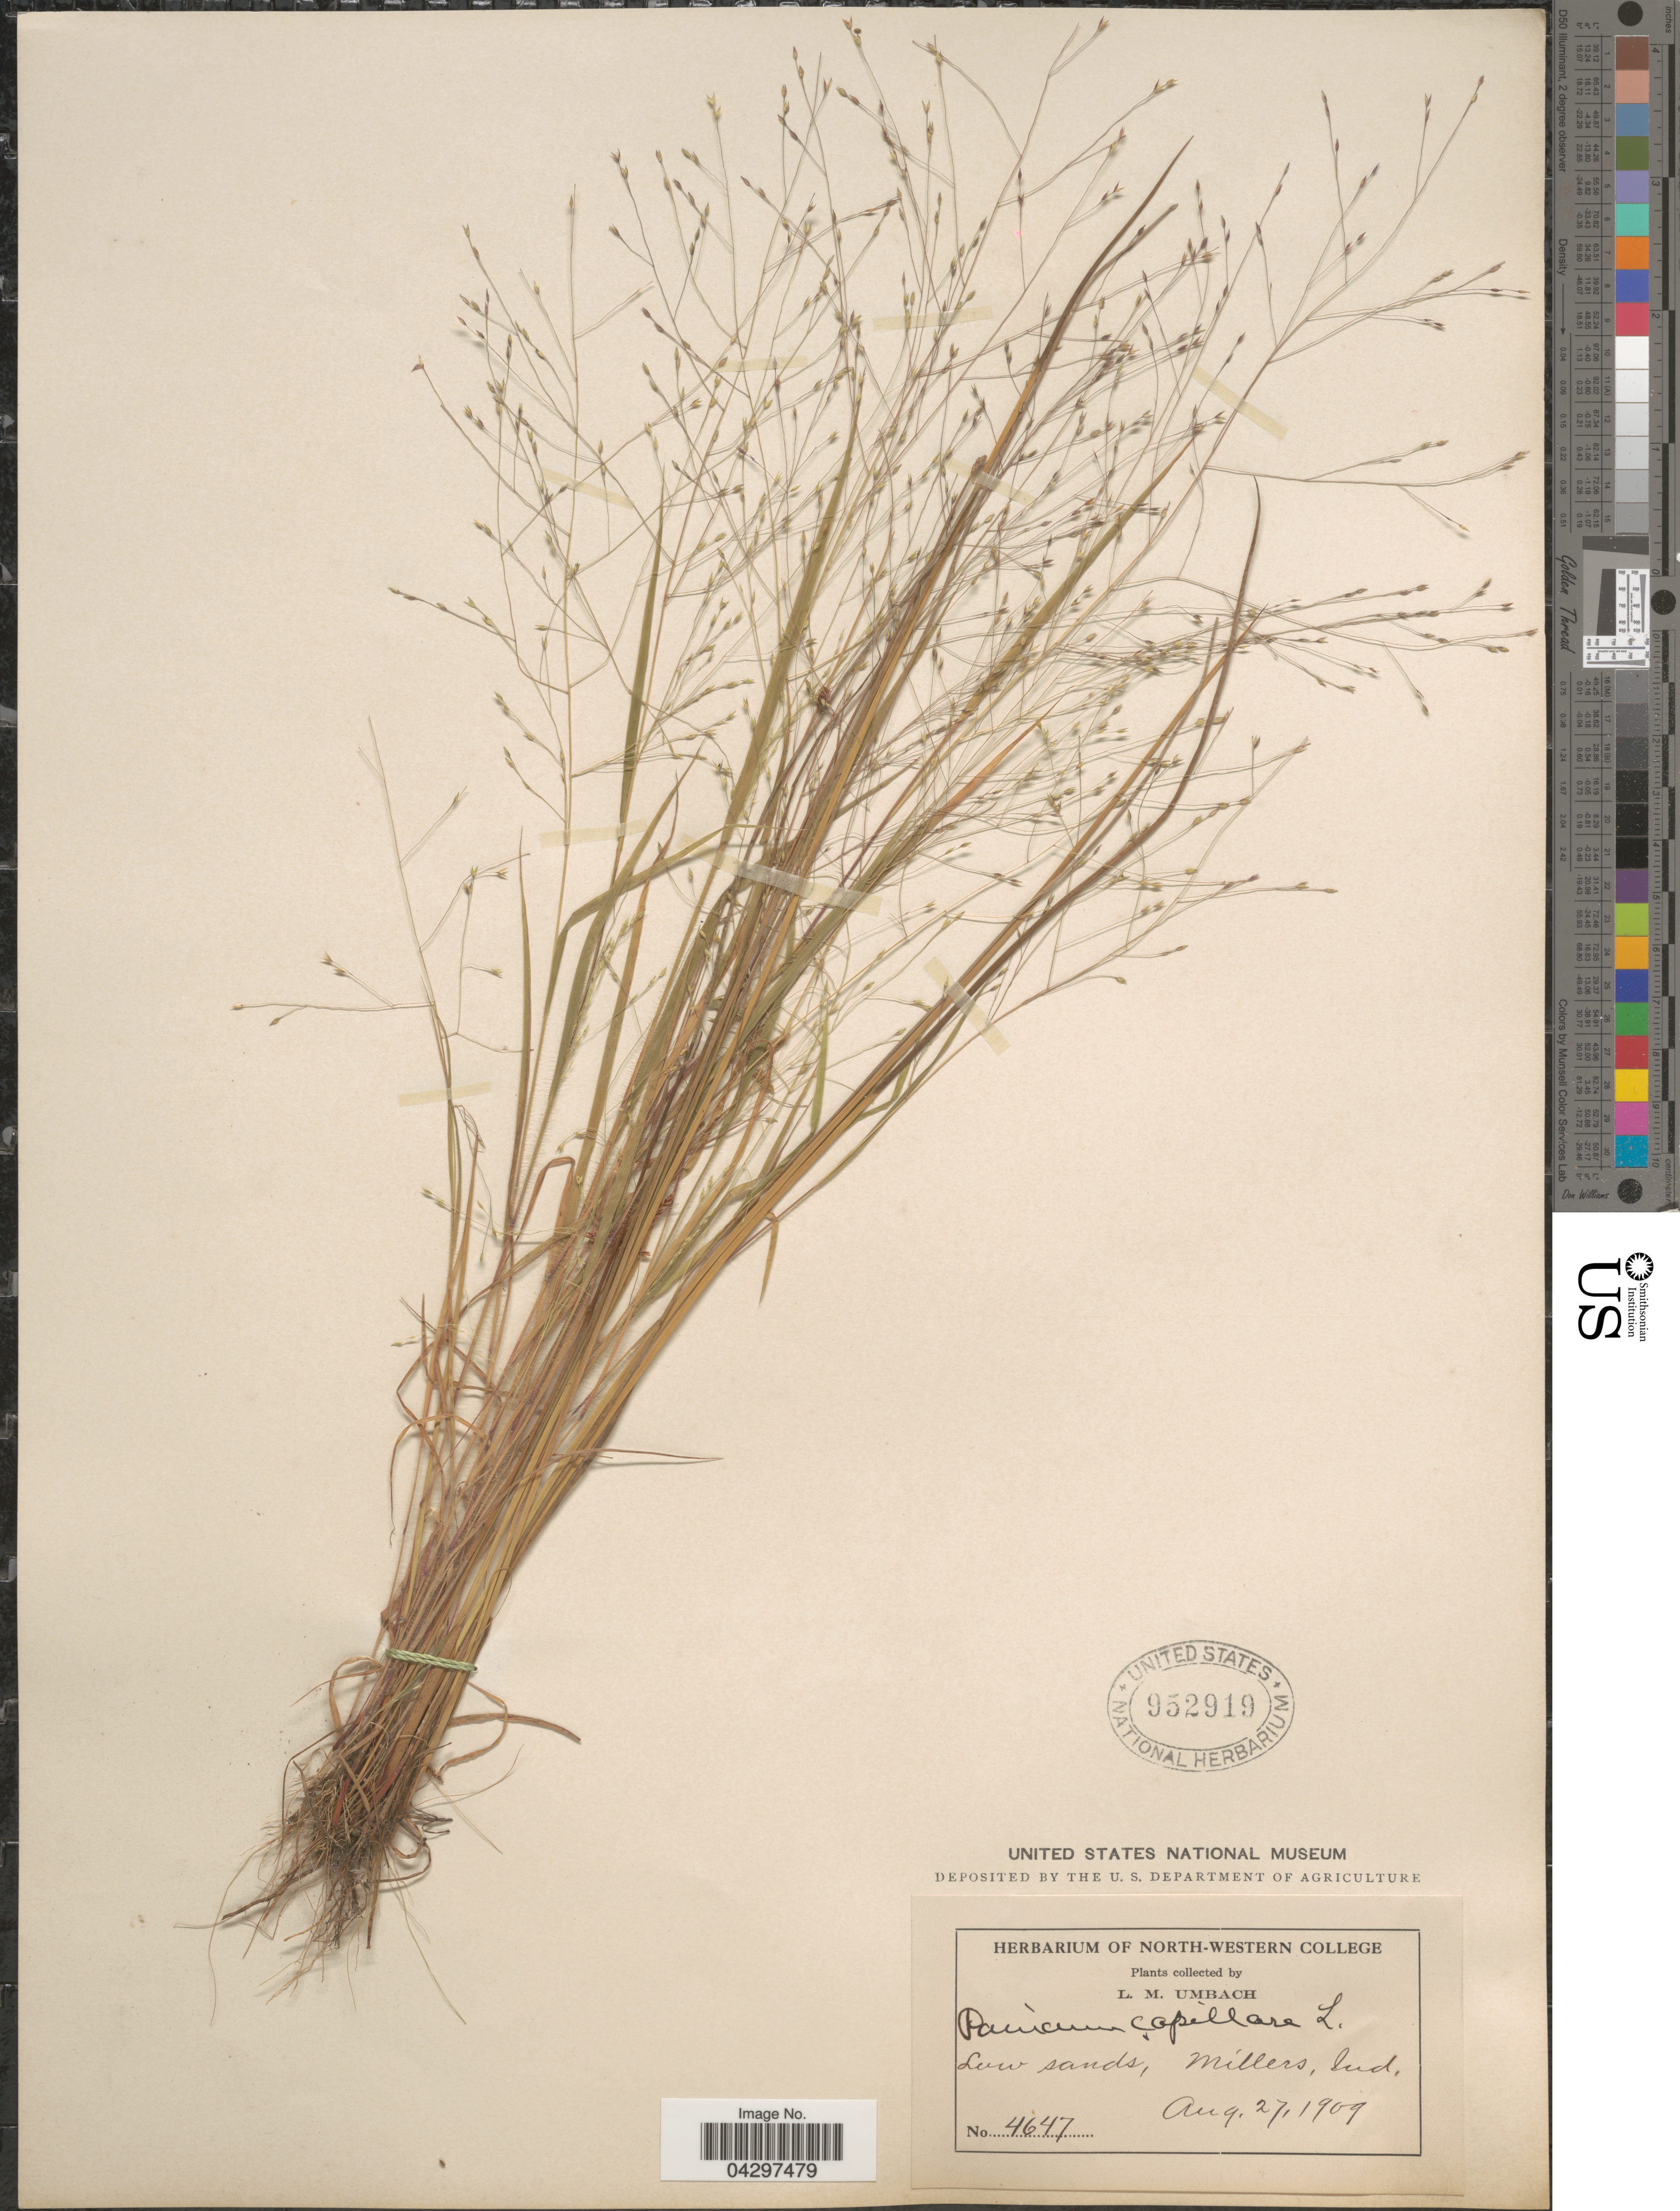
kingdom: Plantae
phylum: Tracheophyta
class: Liliopsida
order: Poales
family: Poaceae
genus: Panicum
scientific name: Panicum capillare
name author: L.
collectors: L. M. Umbach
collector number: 4647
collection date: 1909-08-27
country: United States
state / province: Indiana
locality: Low sands, Millers.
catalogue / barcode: US 952919